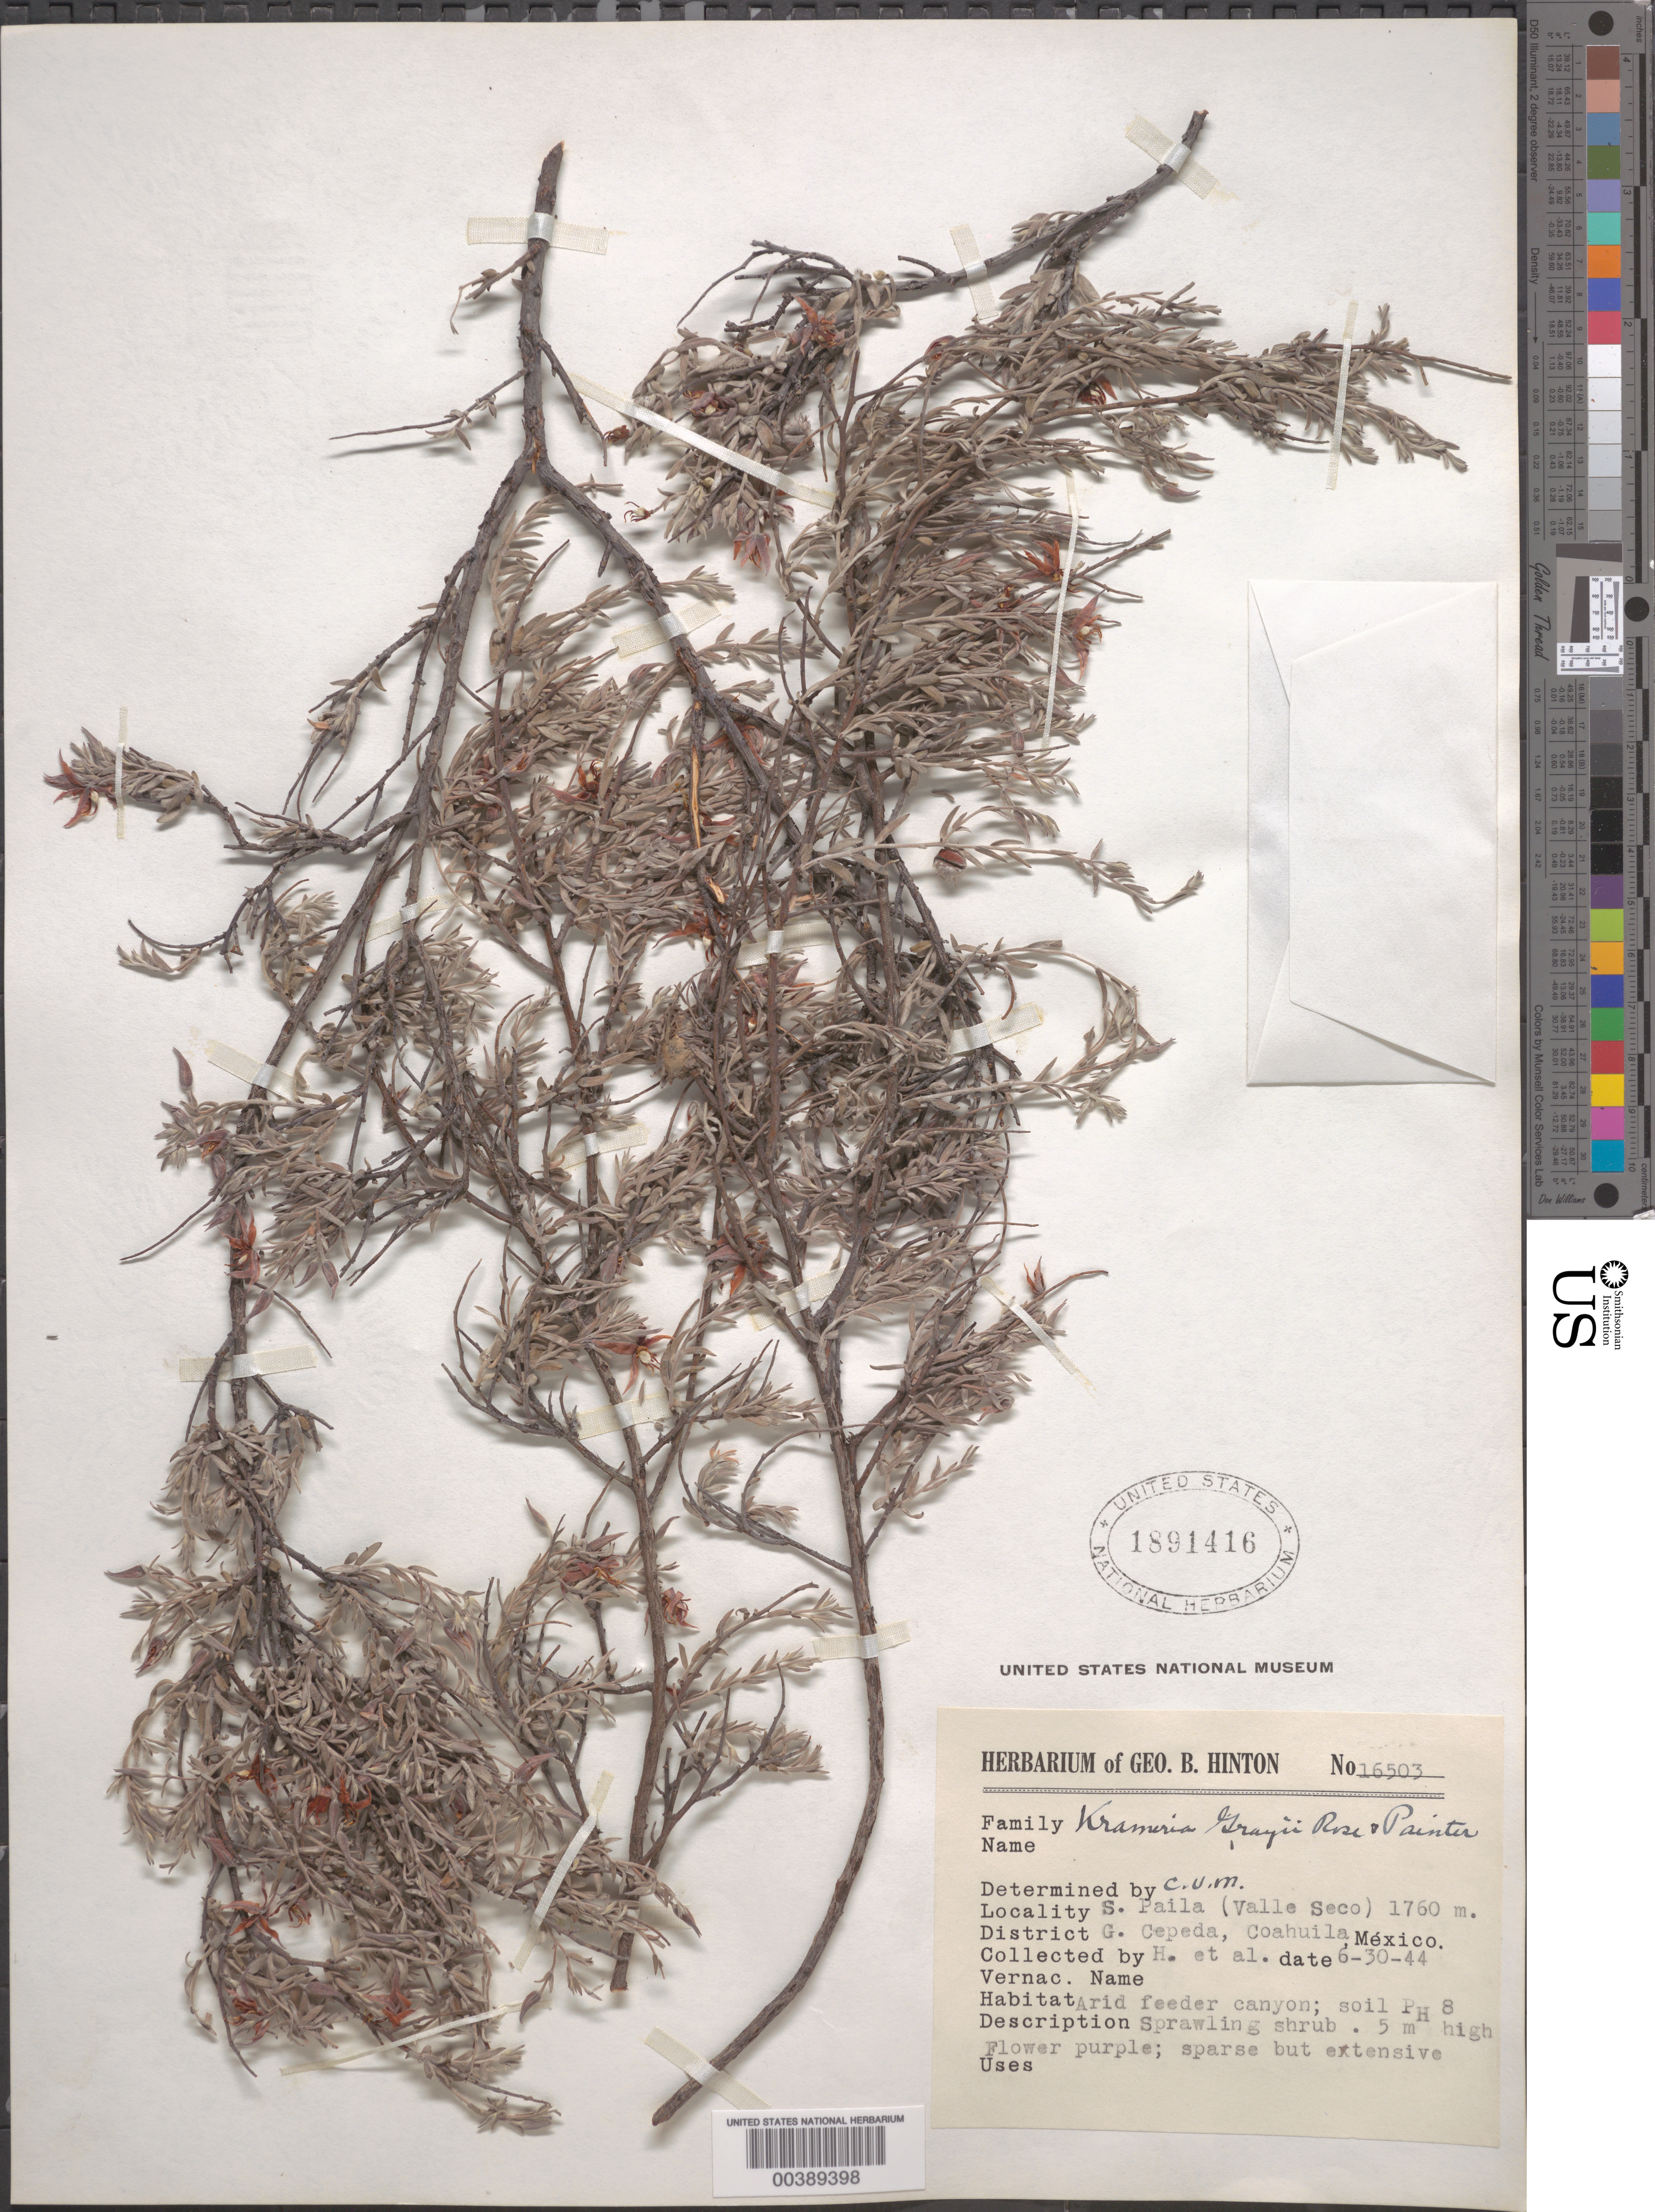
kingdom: Plantae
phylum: Tracheophyta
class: Magnoliopsida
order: Zygophyllales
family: Krameriaceae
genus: Krameria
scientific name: Krameria grayi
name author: Rose & J.H. Painter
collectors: G. B. Hinton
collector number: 16503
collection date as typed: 30 Jun 1944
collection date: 1944-06-30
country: Mexico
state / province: Coahuila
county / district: General Cepeda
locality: S. Paila (Valle Seco)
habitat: Arid feeder canyon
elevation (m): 1760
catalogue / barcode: US 1891416